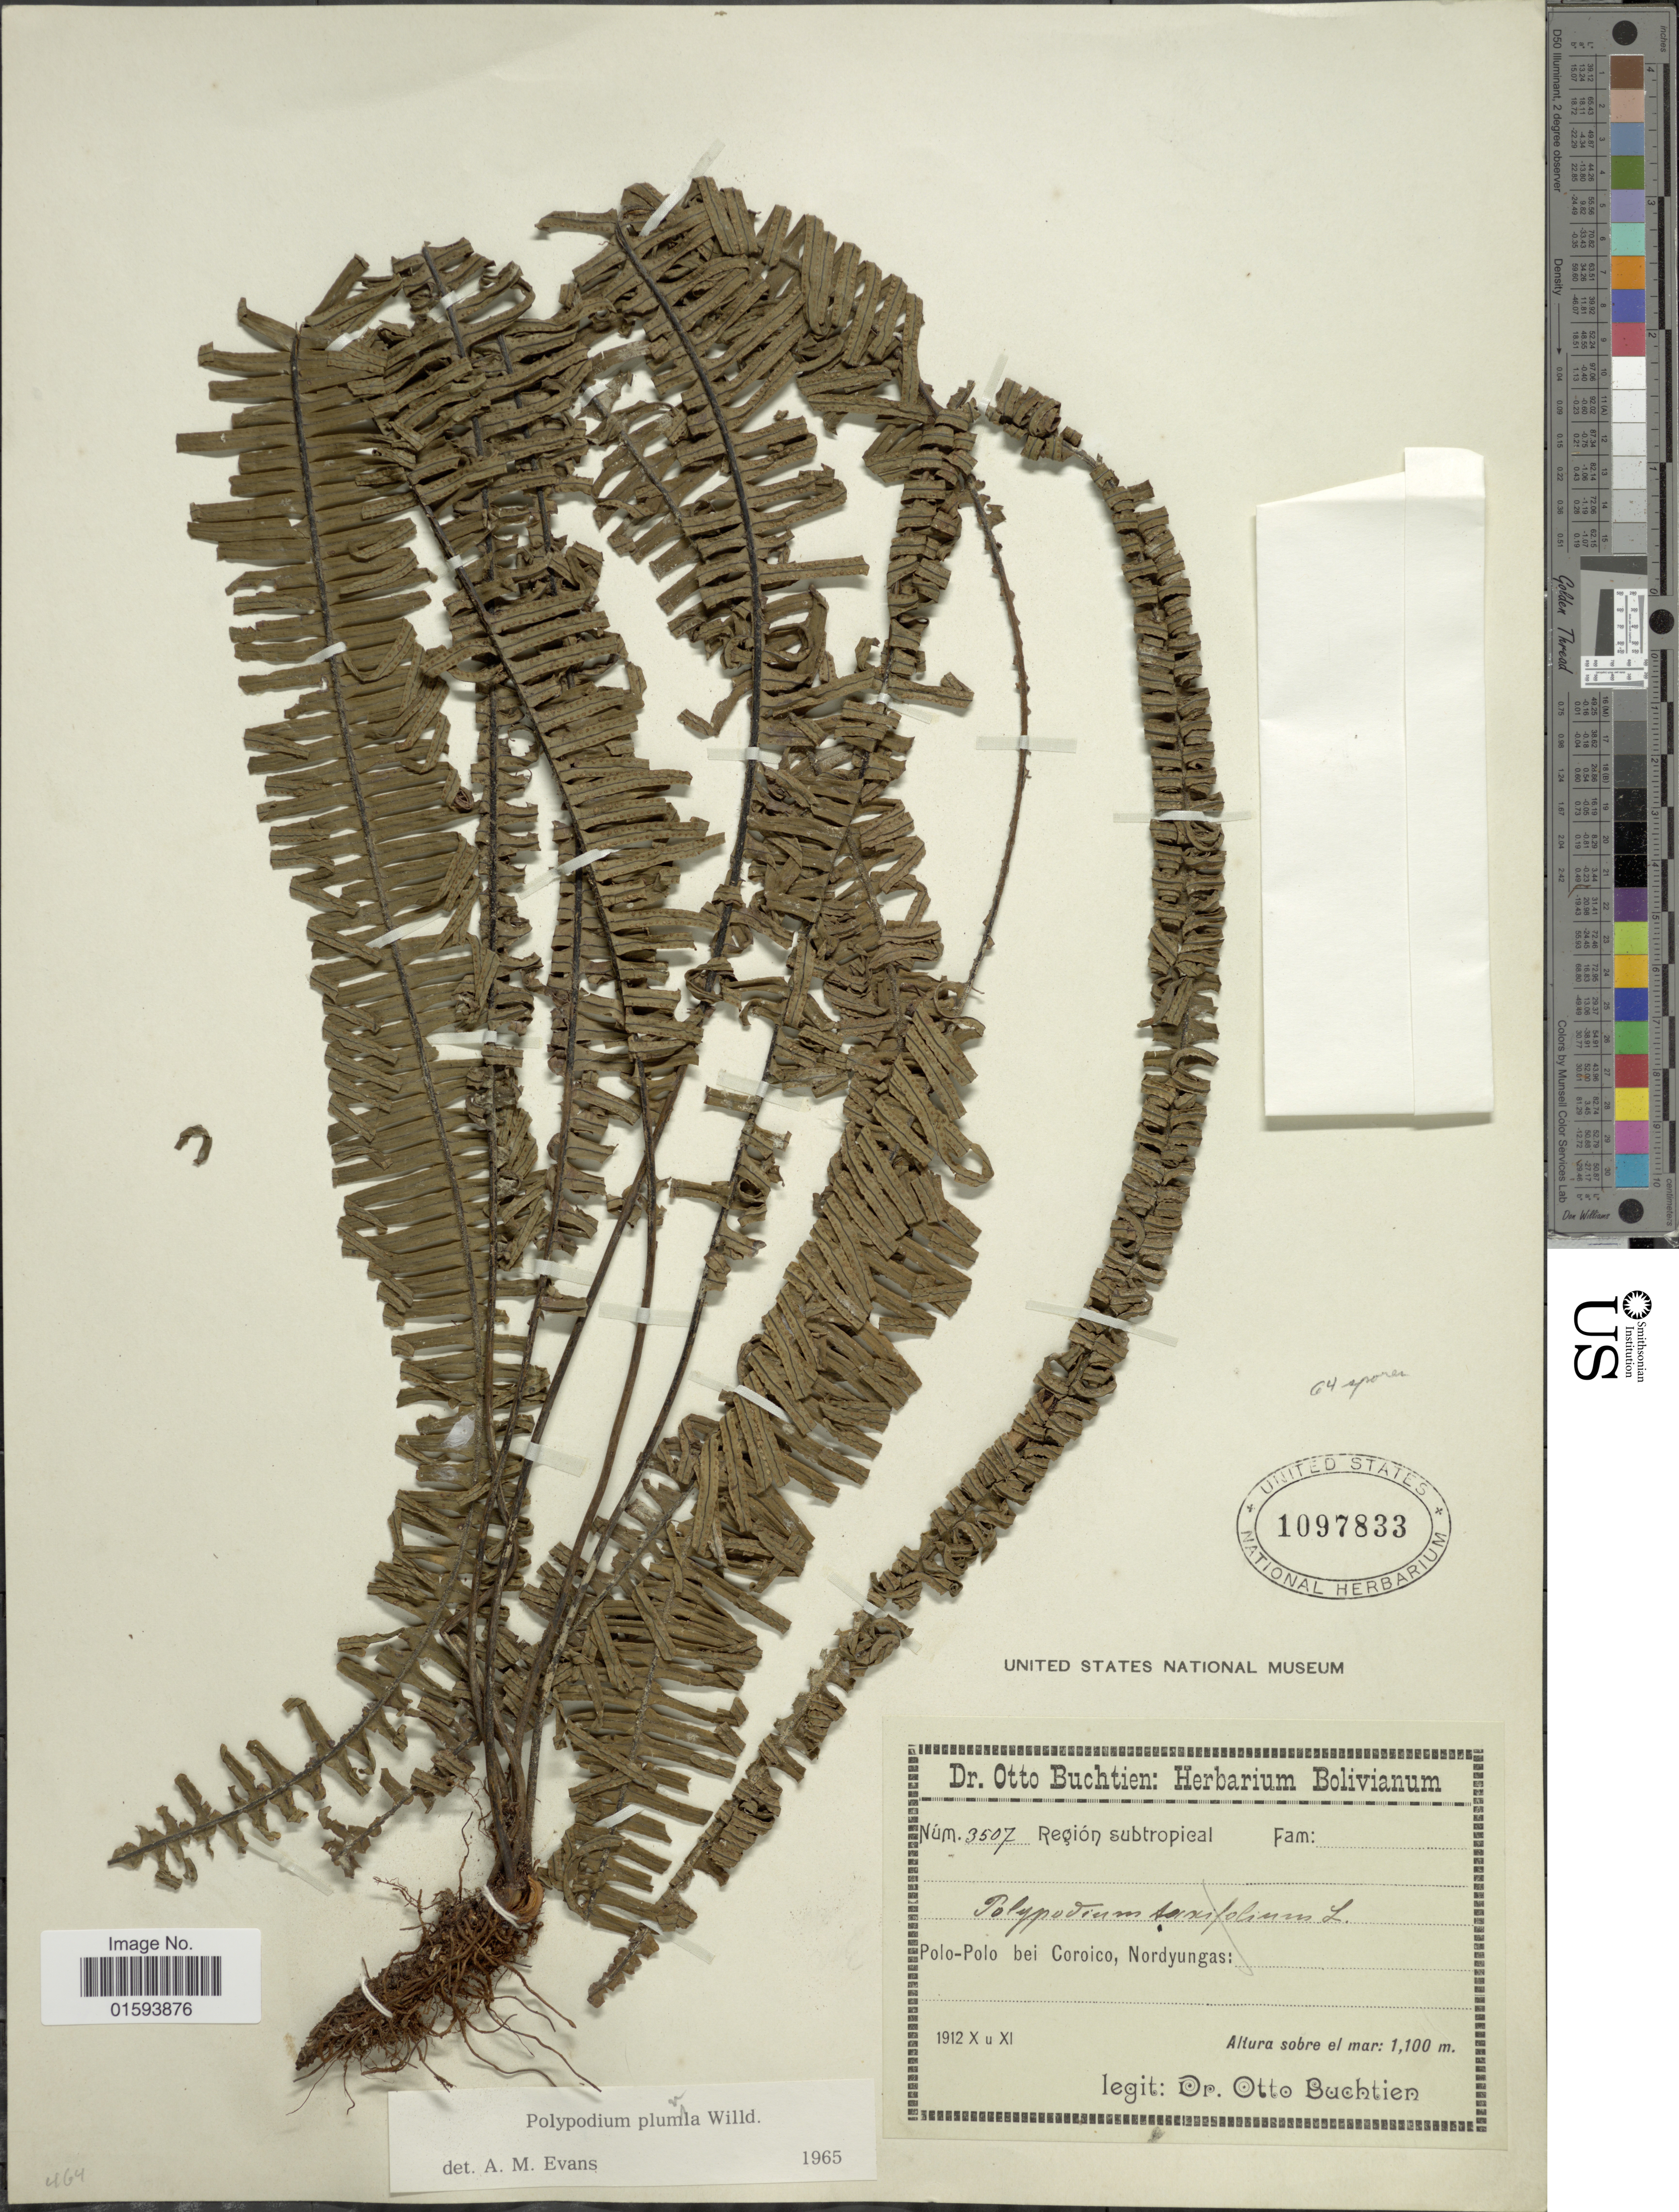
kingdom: Plantae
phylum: Tracheophyta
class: Polypodiopsida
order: Polypodiales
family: Polypodiaceae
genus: Pecluma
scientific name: Pecluma plumula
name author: (Humb. & Bonpl. ex Willd.) M.G. Price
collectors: O. Buchtien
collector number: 3507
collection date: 1912-10/1912-11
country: Bolivia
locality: Region subtropical, Polo-Polo bei Coroico, Nordyungas.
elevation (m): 1100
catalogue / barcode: US 1097833